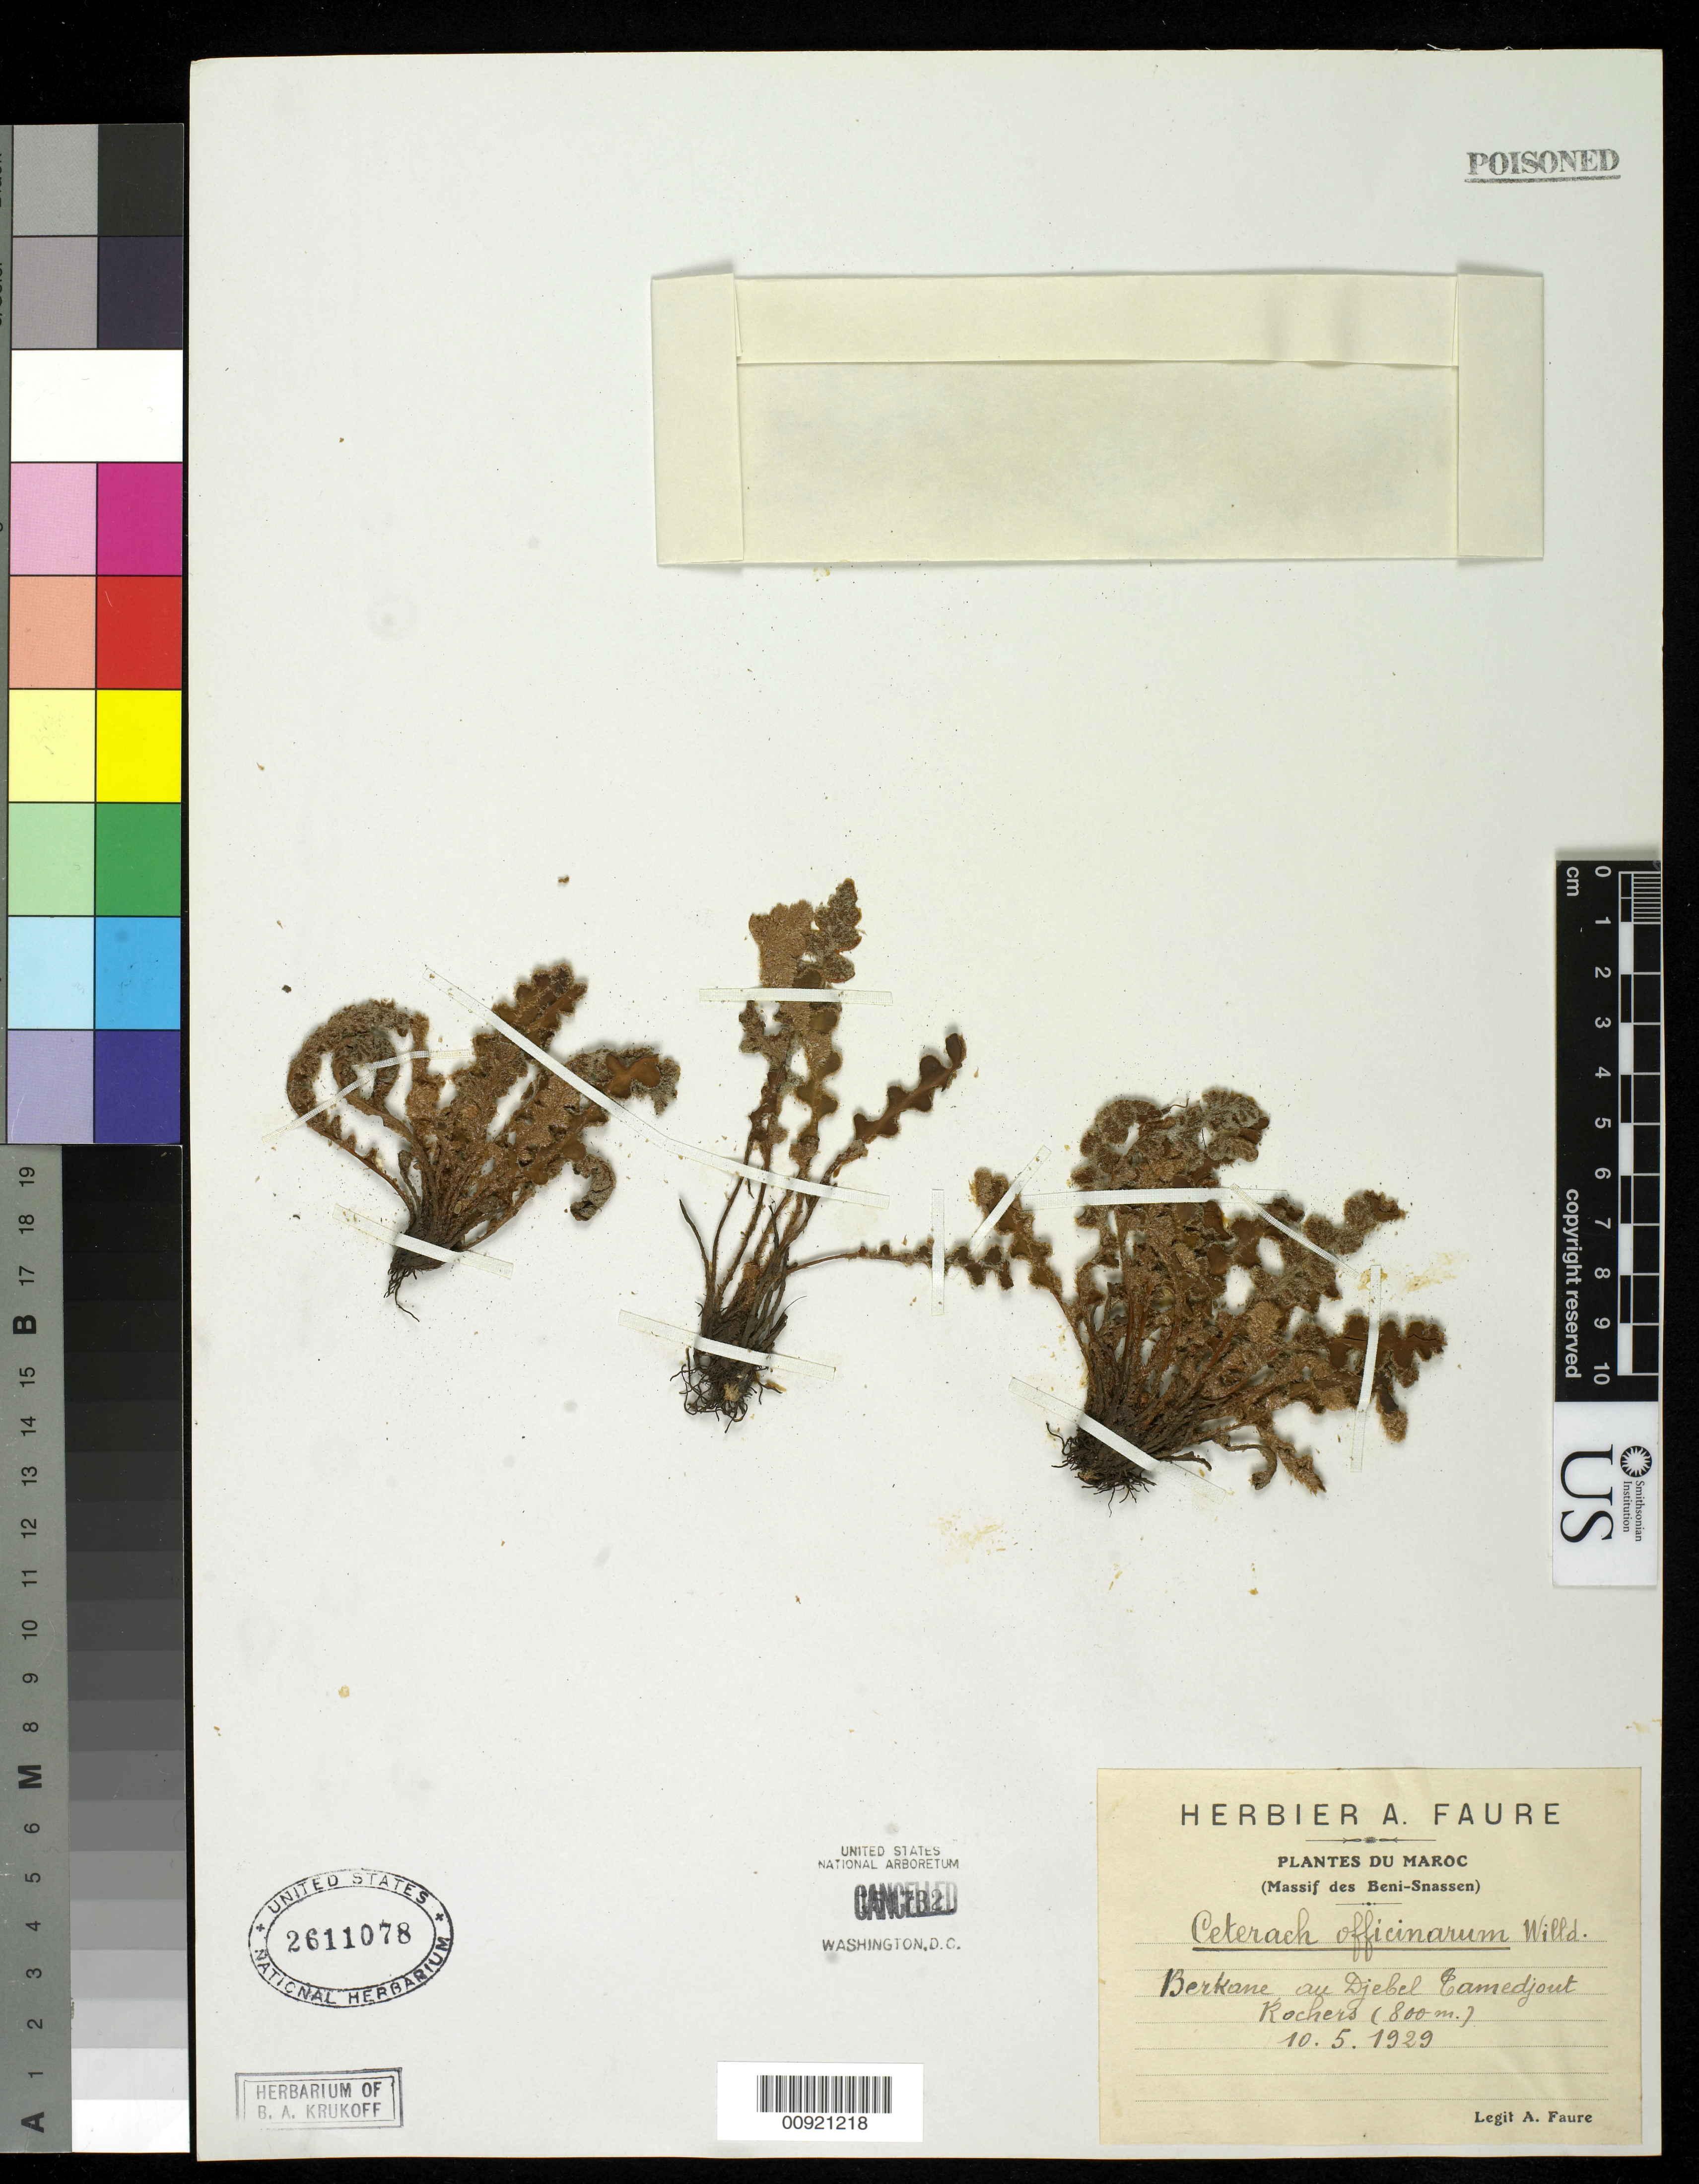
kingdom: Plantae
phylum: Tracheophyta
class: Polypodiopsida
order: Polypodiales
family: Aspleniaceae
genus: Asplenium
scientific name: Asplenium officinarum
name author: DC.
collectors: A. Faure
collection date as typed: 10 May 1929 or 05 Oct 1929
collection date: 1929-05-10 or 1929-10-05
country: Morocco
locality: Berkane au Djebel Eamedjout rochers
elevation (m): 800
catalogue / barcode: US 2611078